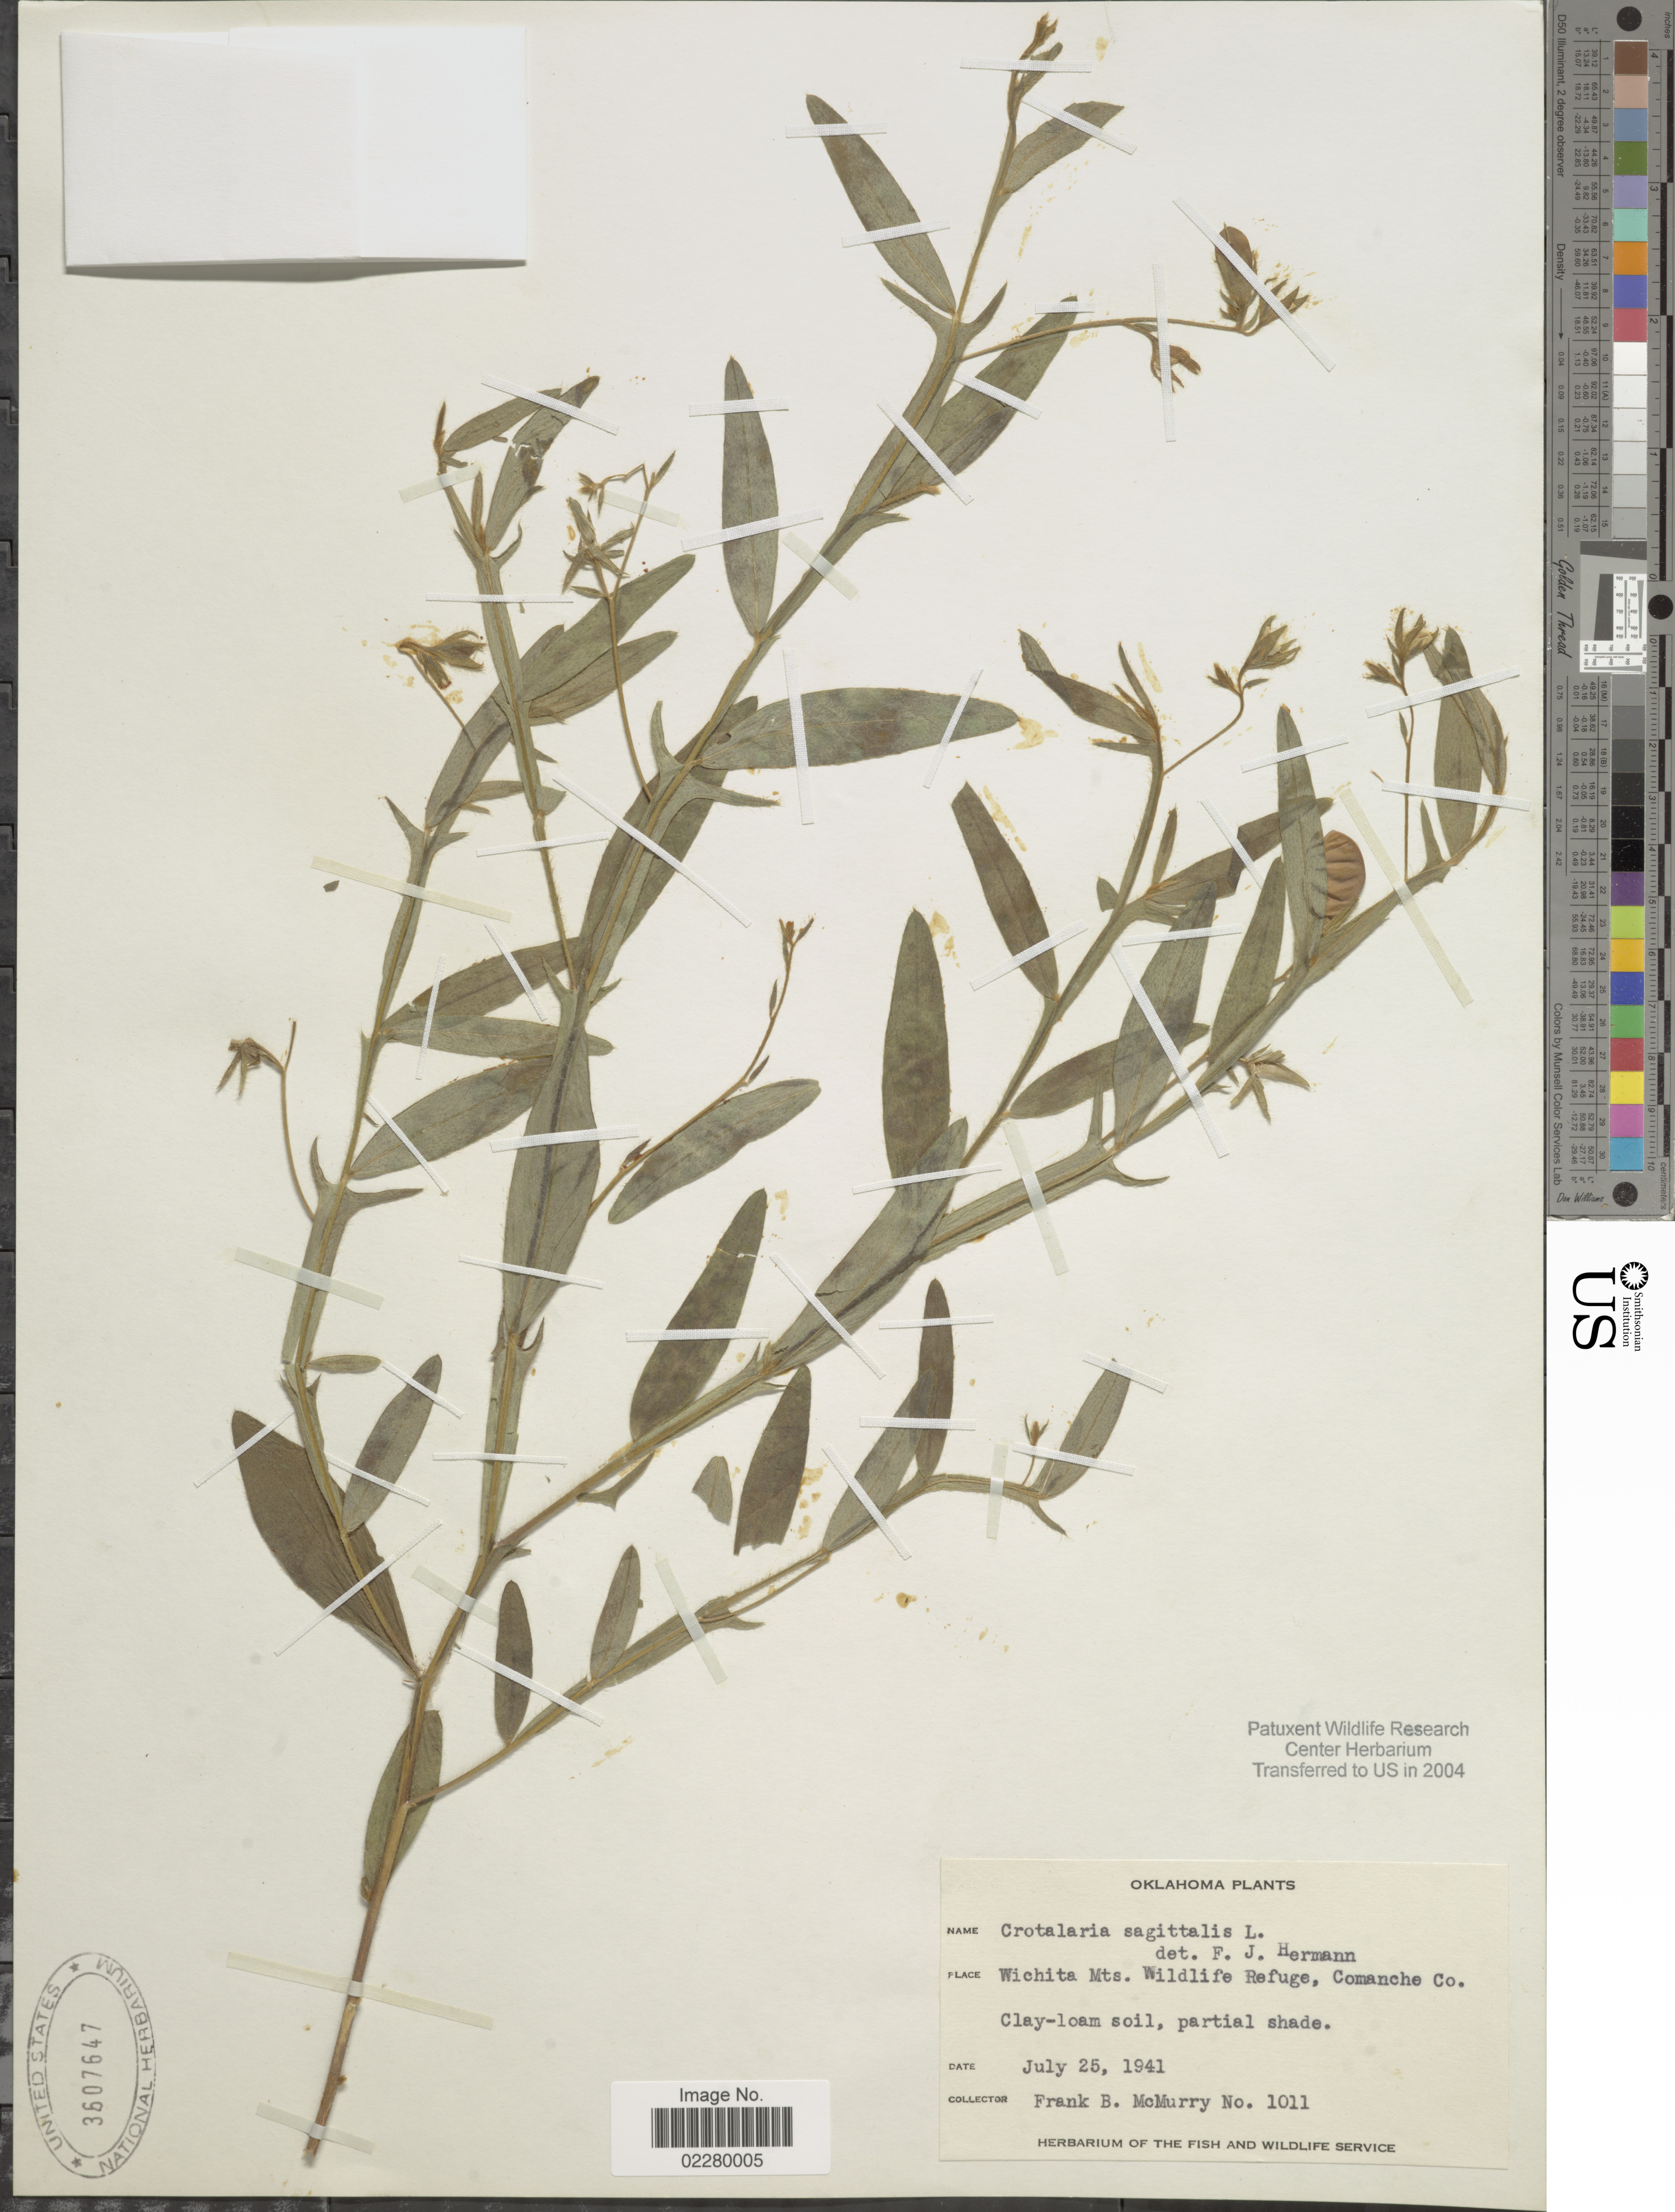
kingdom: Plantae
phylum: Tracheophyta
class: Magnoliopsida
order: Fabales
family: Fabaceae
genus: Crotalaria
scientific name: Crotalaria sagittalis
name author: L.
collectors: F. B. McMurry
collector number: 1011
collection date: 1941-07-25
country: United States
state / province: Oklahoma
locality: Wichita Mts. Wildlife Refuge, Comanche Co.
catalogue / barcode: US 3607647